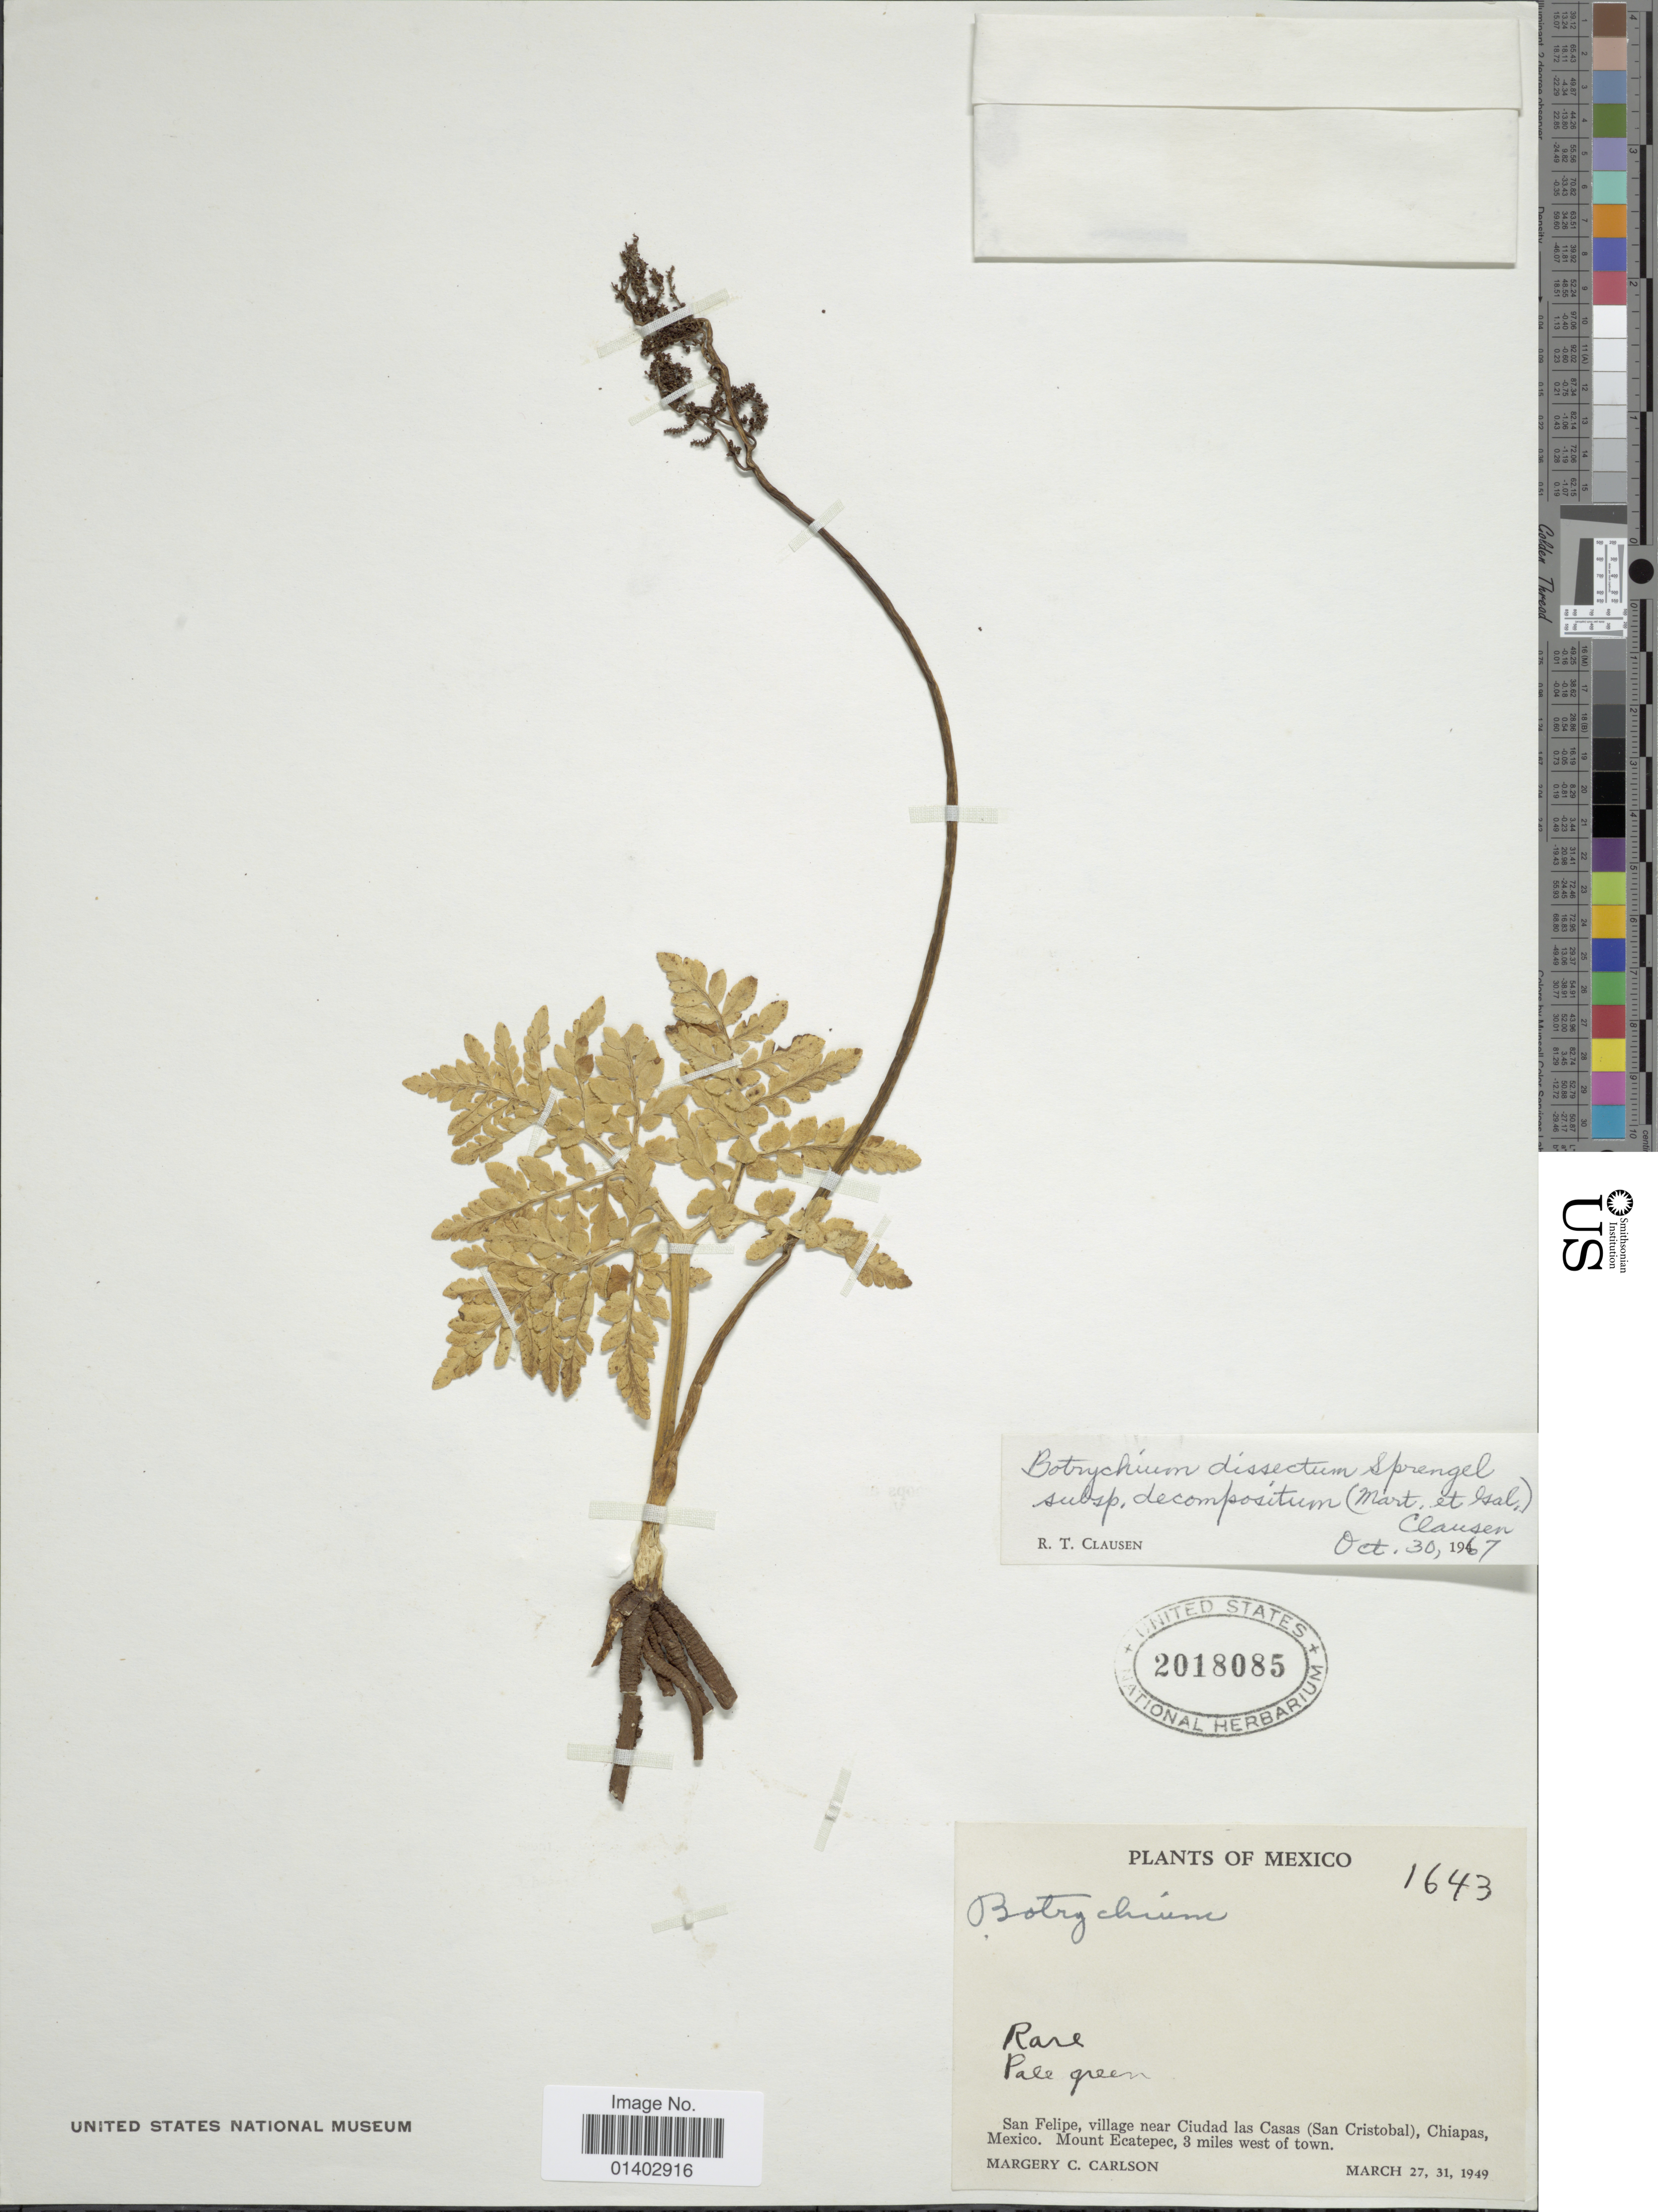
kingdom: Plantae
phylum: Tracheophyta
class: Polypodiopsida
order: Ophioglossales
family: Ophioglossaceae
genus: Botrychium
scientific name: Botrychium dissectum subsp. decompositum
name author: (M. Martens & Galeotti) R.T. Clausen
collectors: M. C. Carlson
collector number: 1643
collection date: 1949-03-27/1949-03-31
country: Mexico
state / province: Chiapas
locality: San Felipe, village near Ciudad las Casas (San Cristobal), Mount Ecatepec, 3 miles west of town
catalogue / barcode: US 2018085